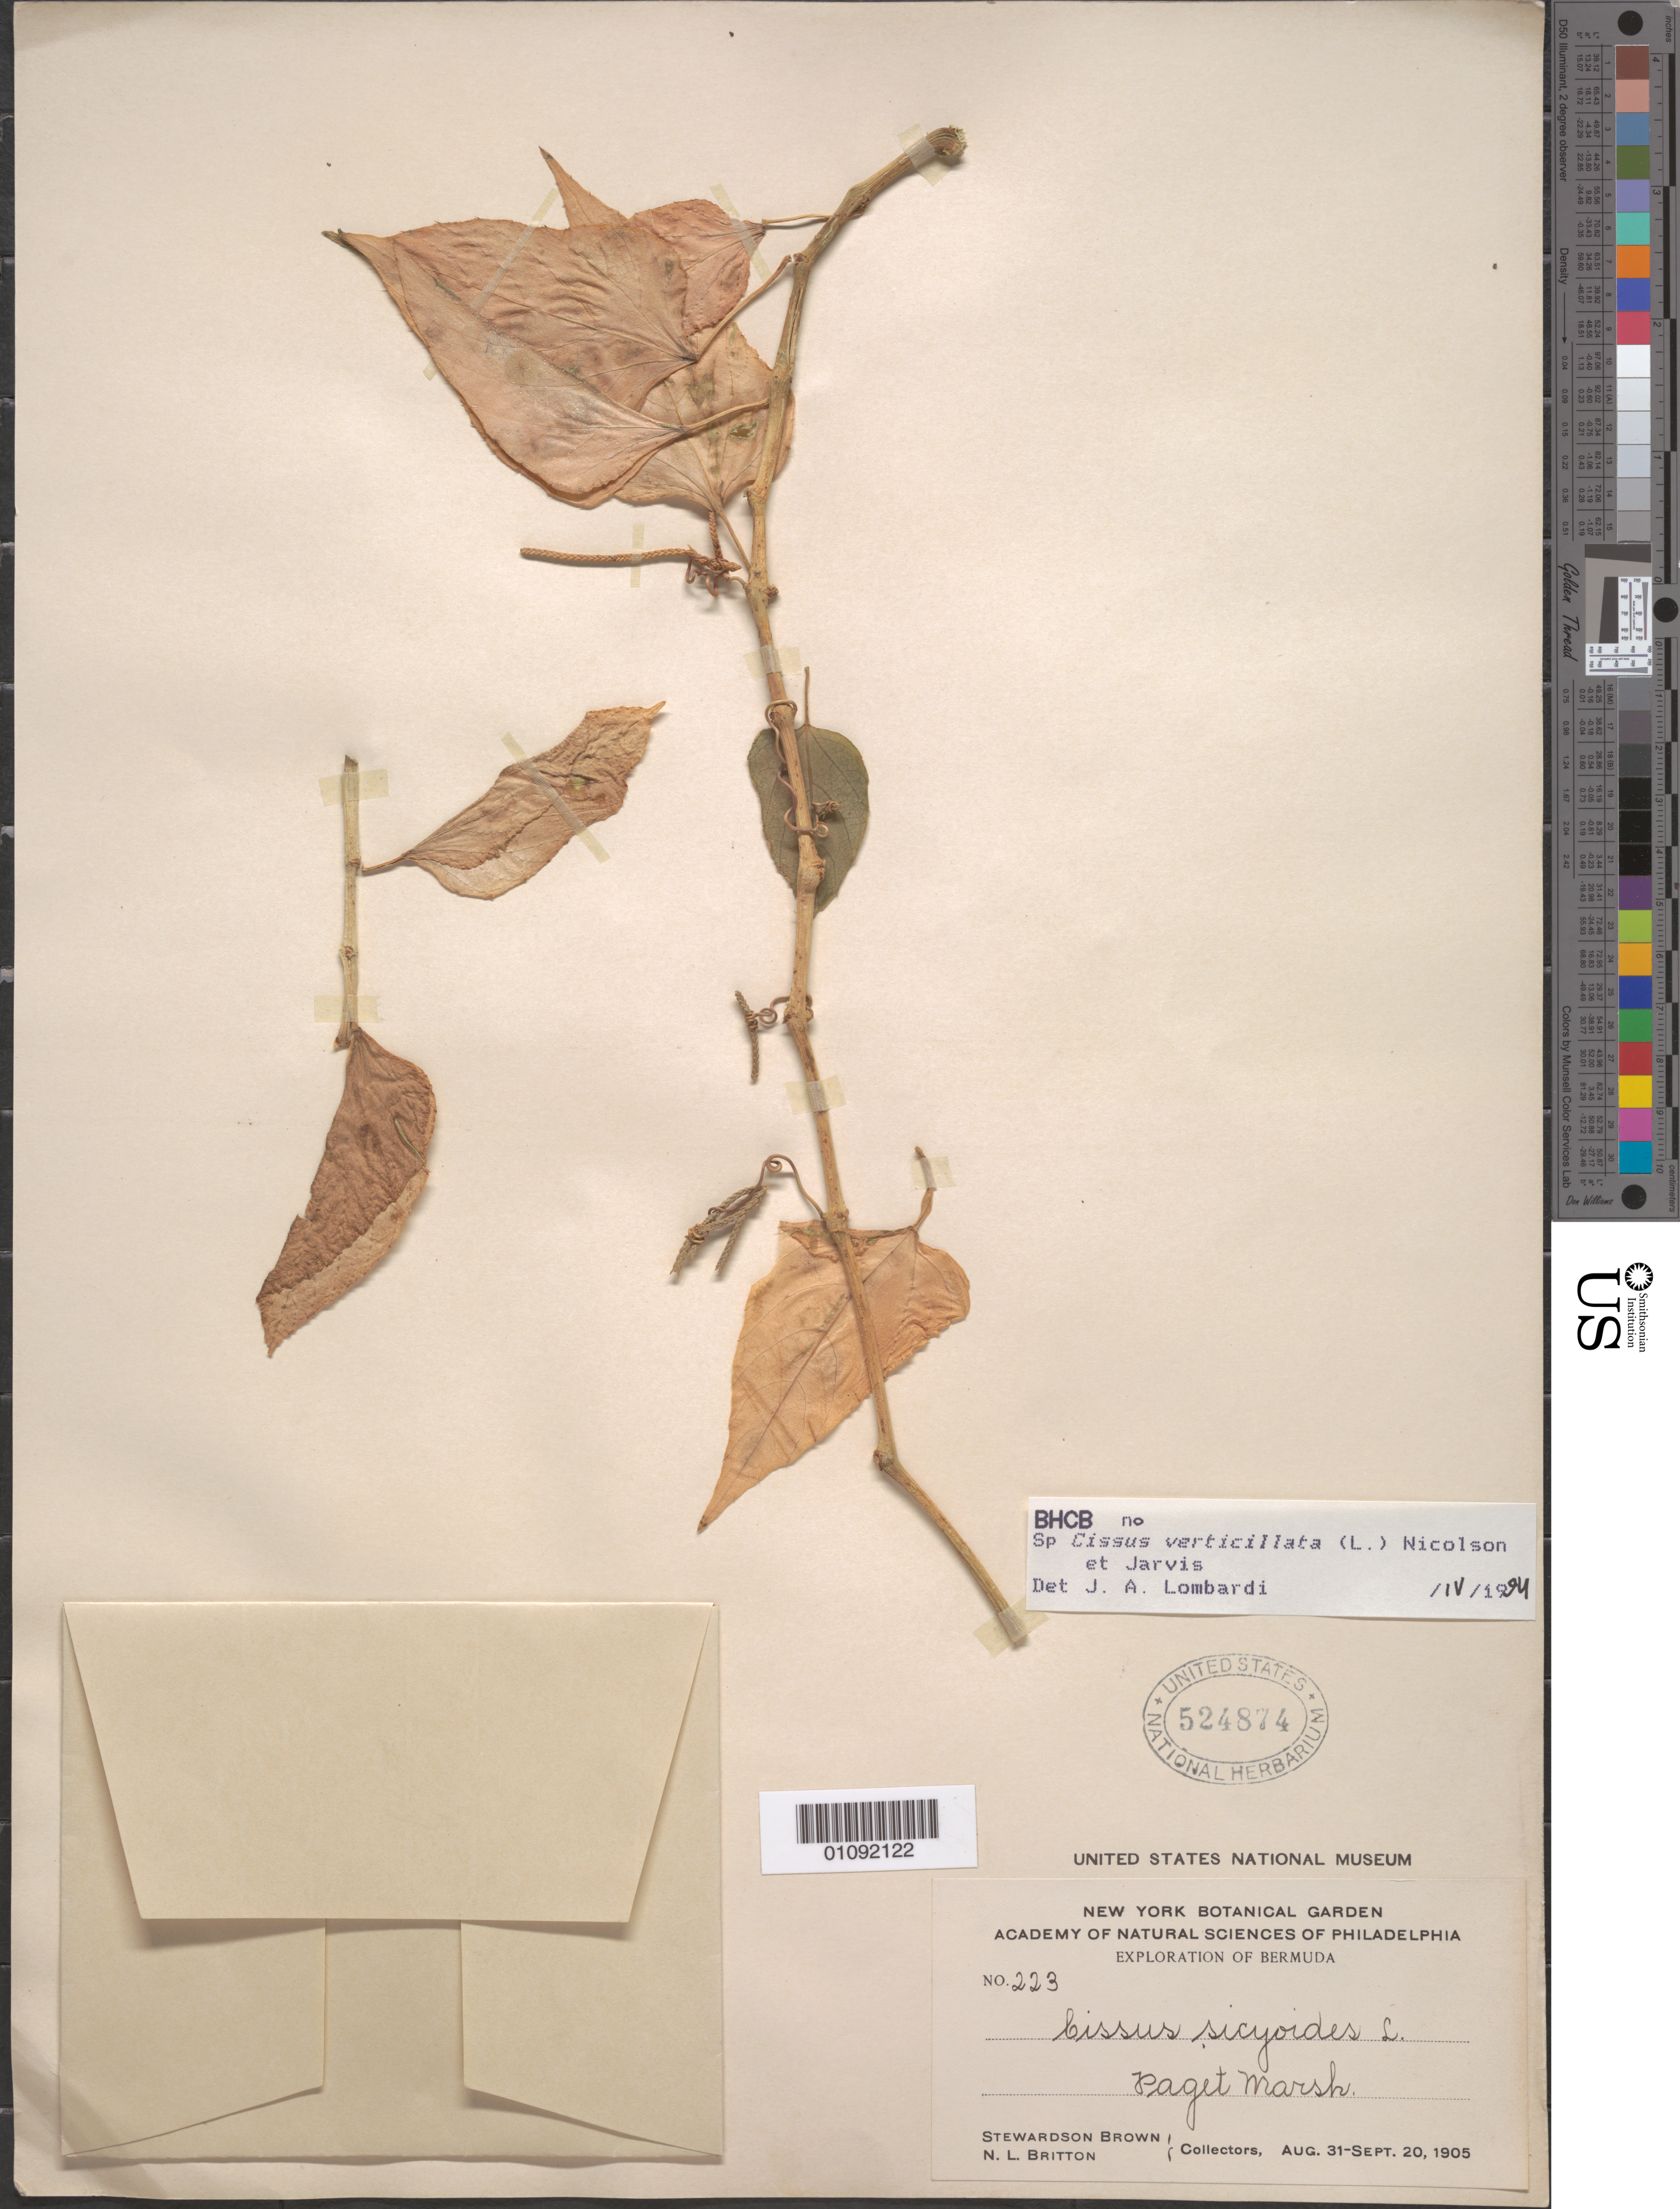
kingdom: Plantae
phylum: Tracheophyta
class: Magnoliopsida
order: Vitales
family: Vitaceae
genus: Cissus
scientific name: Cissus verticillata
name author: (L.) Nicolson & C.E. Jarvis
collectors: S. Brown & N. Britton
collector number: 223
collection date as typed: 31 Aug 1905 to 20 Sep 1905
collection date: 1905-08-31/1905-09-20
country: Bermuda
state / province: Paget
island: Bermuda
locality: Paget Marsh.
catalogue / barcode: US 524874